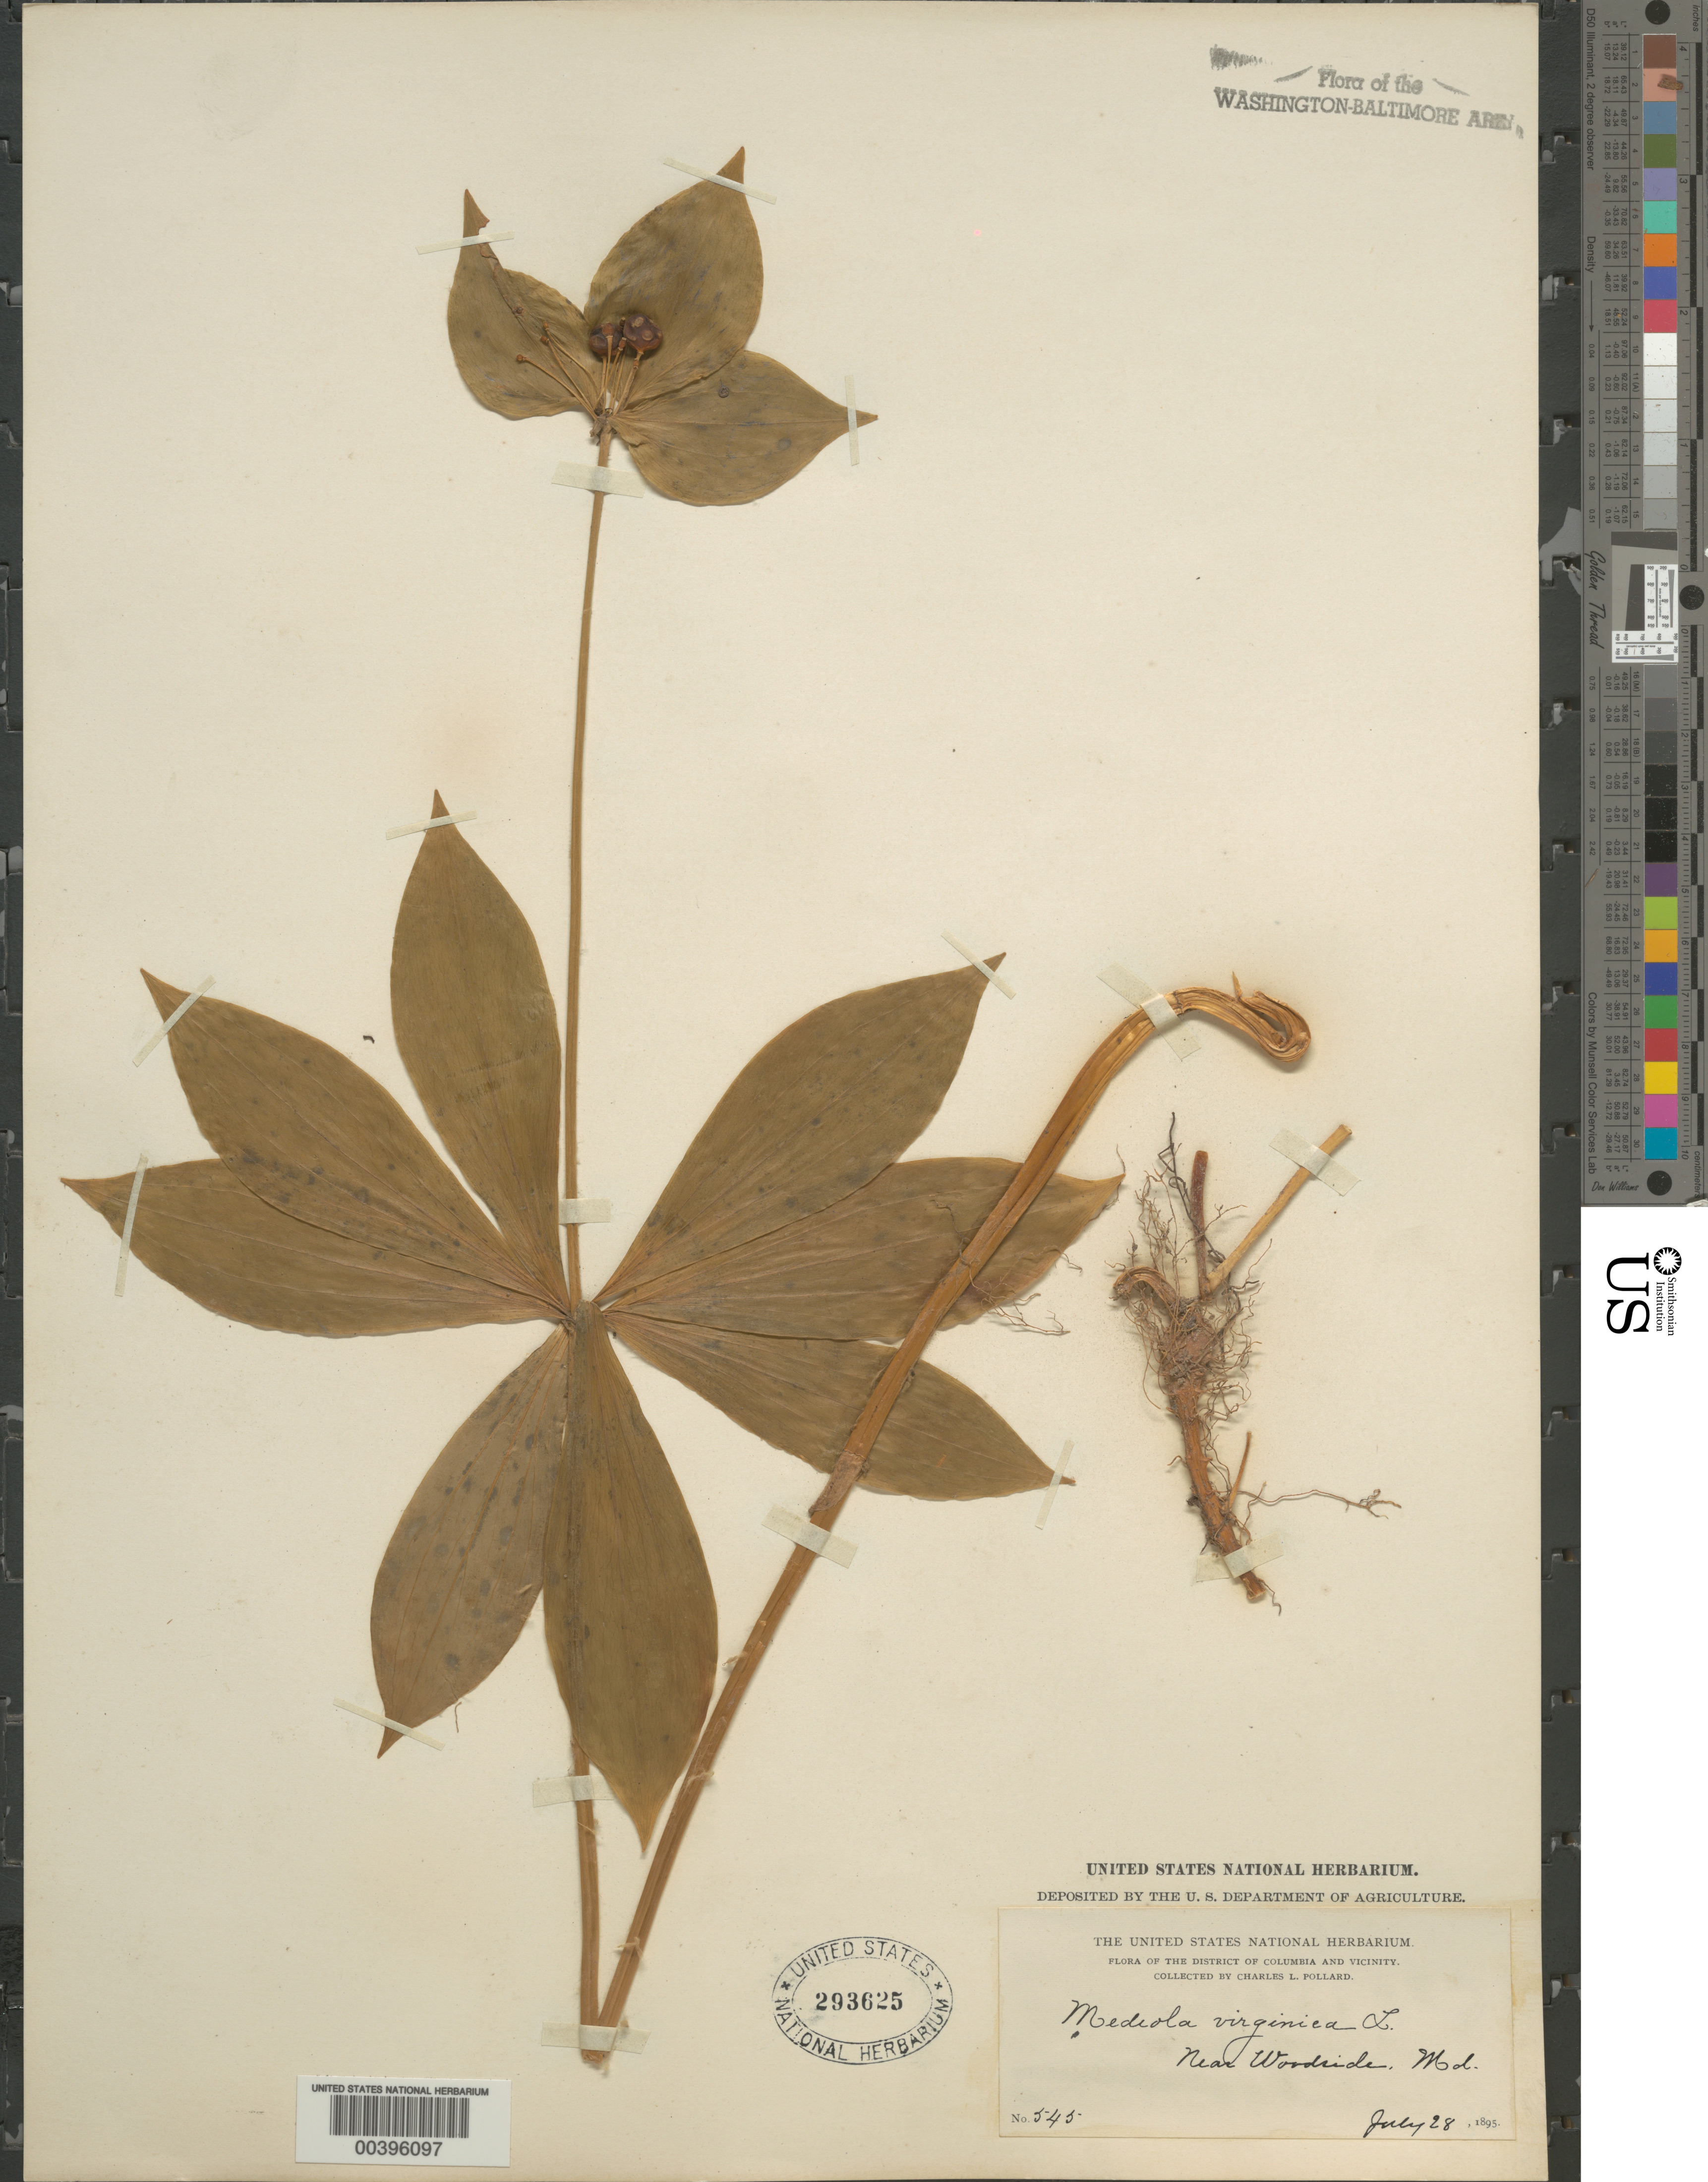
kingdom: Plantae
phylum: Tracheophyta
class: Liliopsida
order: Liliales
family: Liliaceae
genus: Medeola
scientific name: Medeola virginiana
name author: (L.) Desf.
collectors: C. L. Pollard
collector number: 545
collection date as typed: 28 Jul 1895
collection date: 1895-07-28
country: United States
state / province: Maryland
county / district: Montgomery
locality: Woodside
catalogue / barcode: US 293625